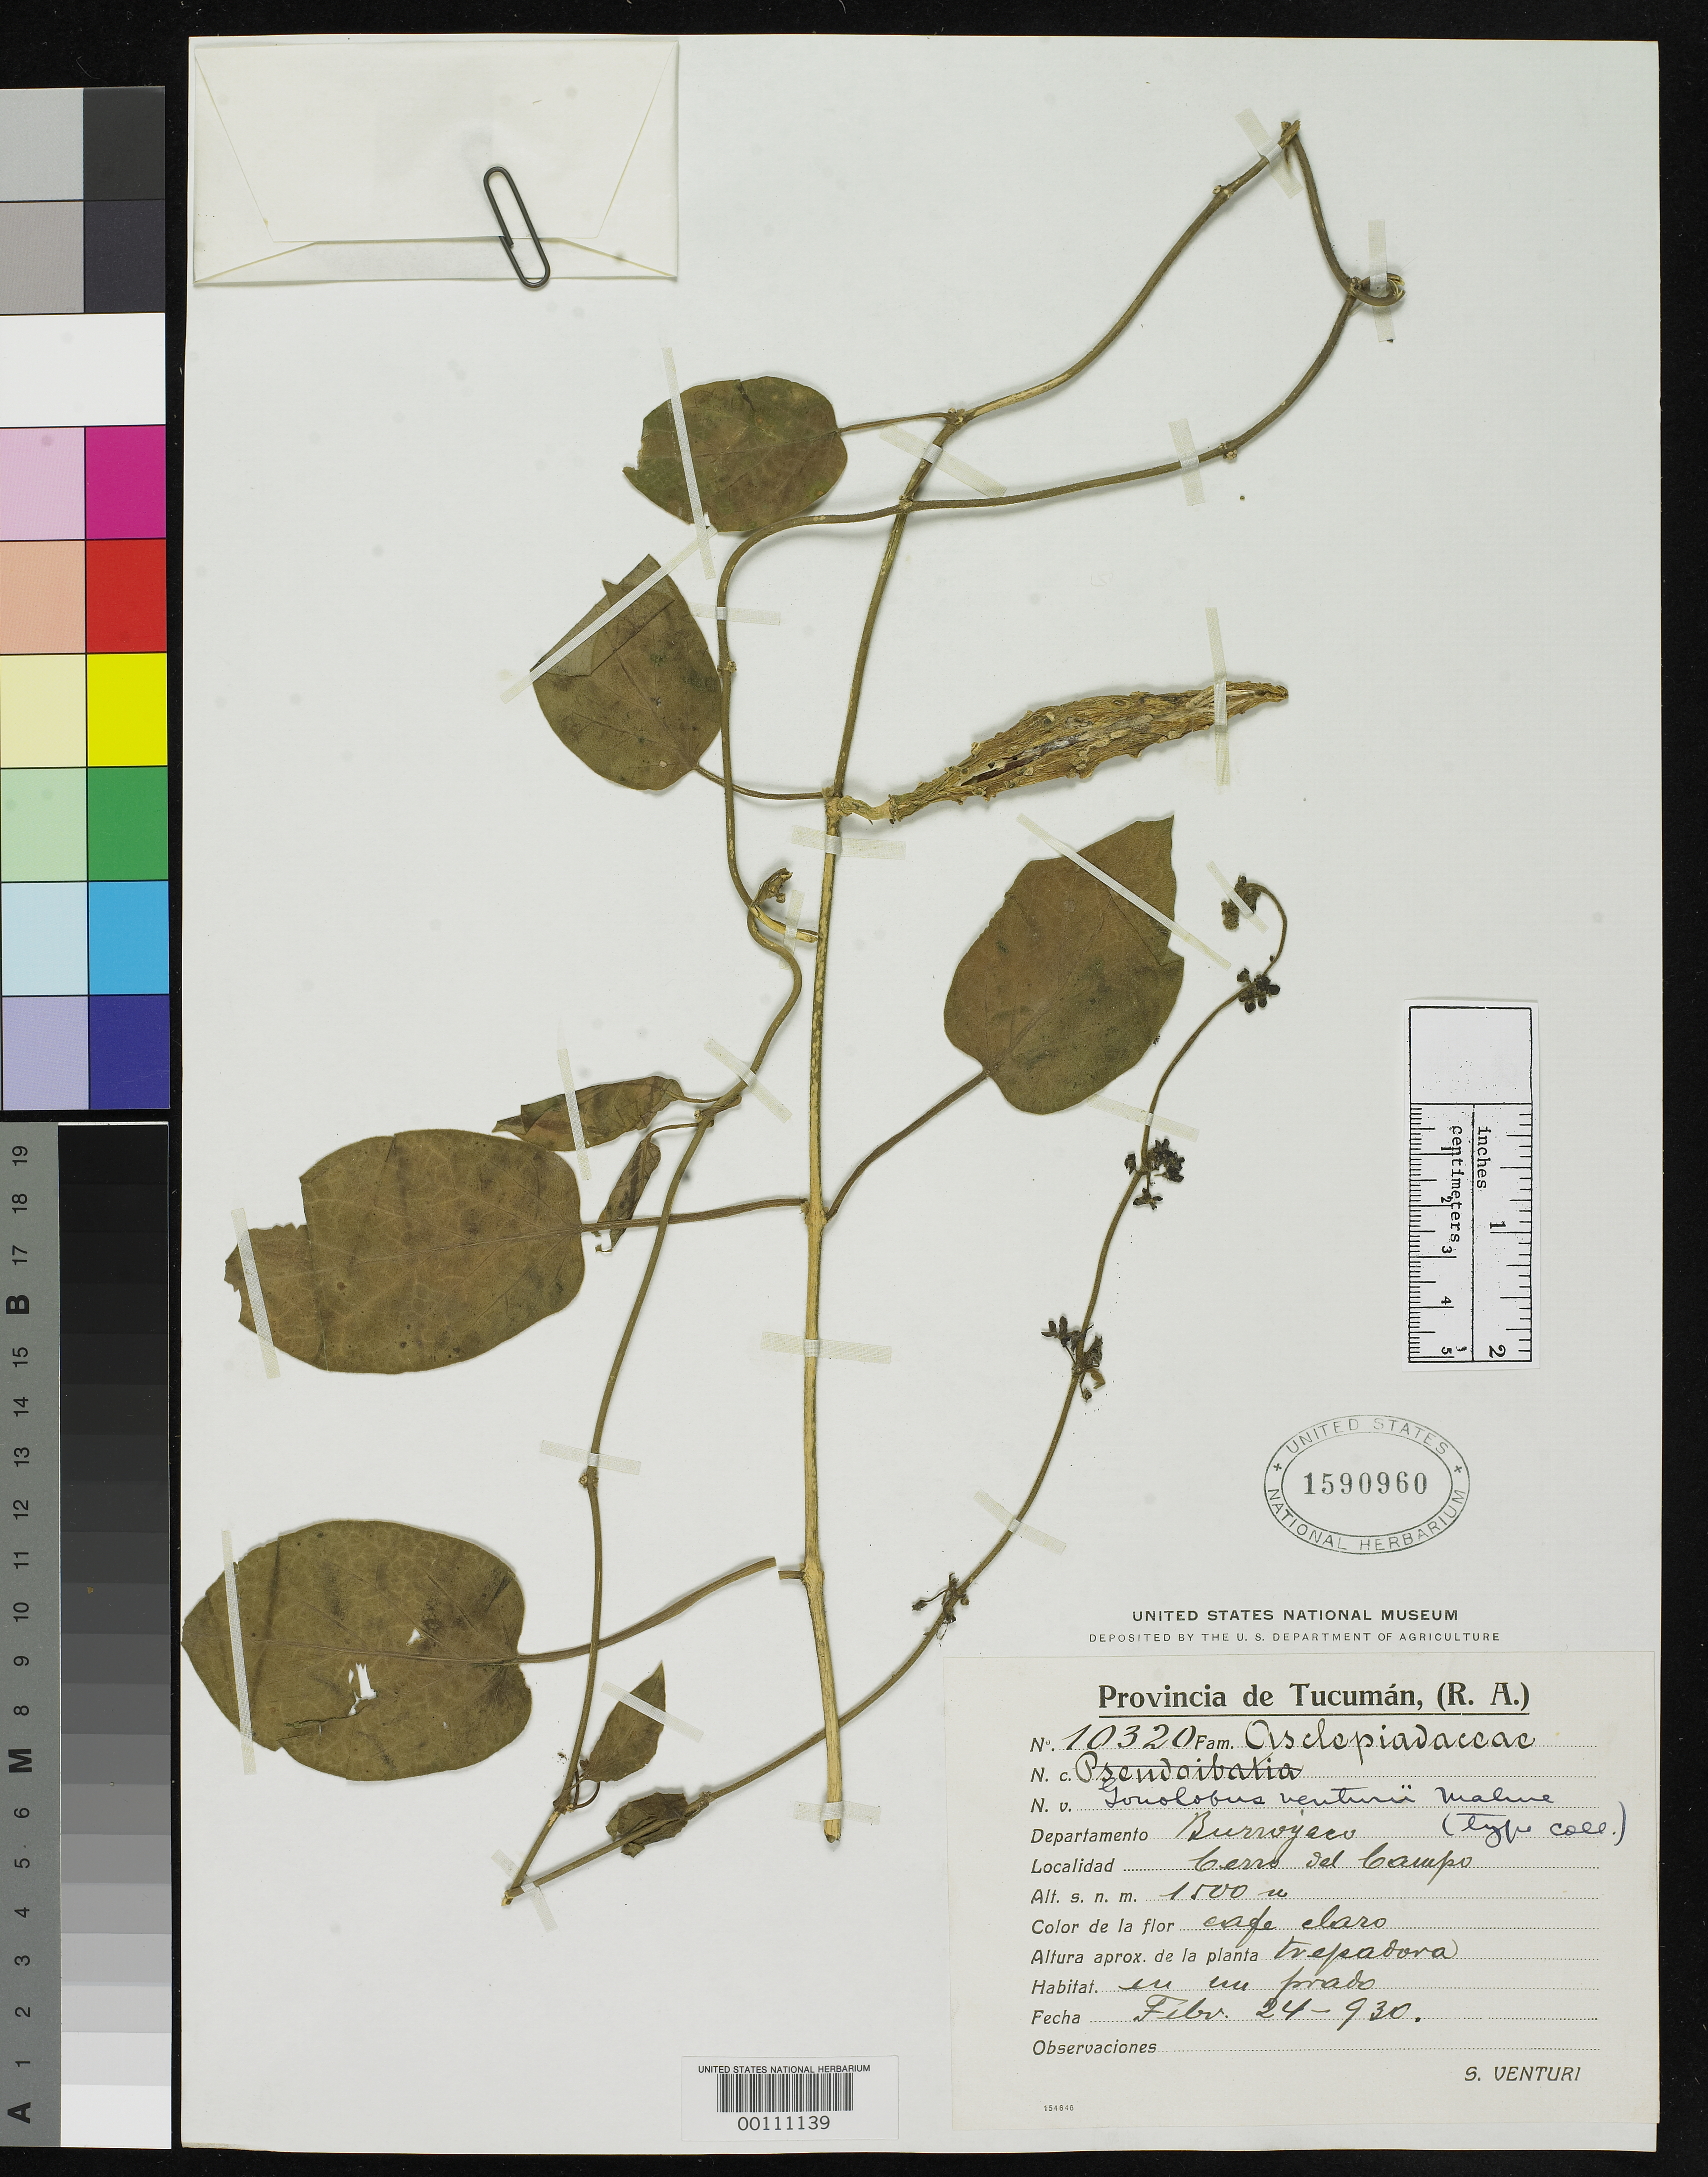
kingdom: Plantae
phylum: Tracheophyta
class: Magnoliopsida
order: Gentianales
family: Apocynaceae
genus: Gonolobus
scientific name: Gonolobus venturii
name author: Malme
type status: Isotype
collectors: S. Venturi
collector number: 10320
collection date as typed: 24 Feb 1930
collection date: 1930-02-24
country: Argentina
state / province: Tucumán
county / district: Burroyaco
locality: Cerro del Campo.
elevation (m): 1500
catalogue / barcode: US 1590960